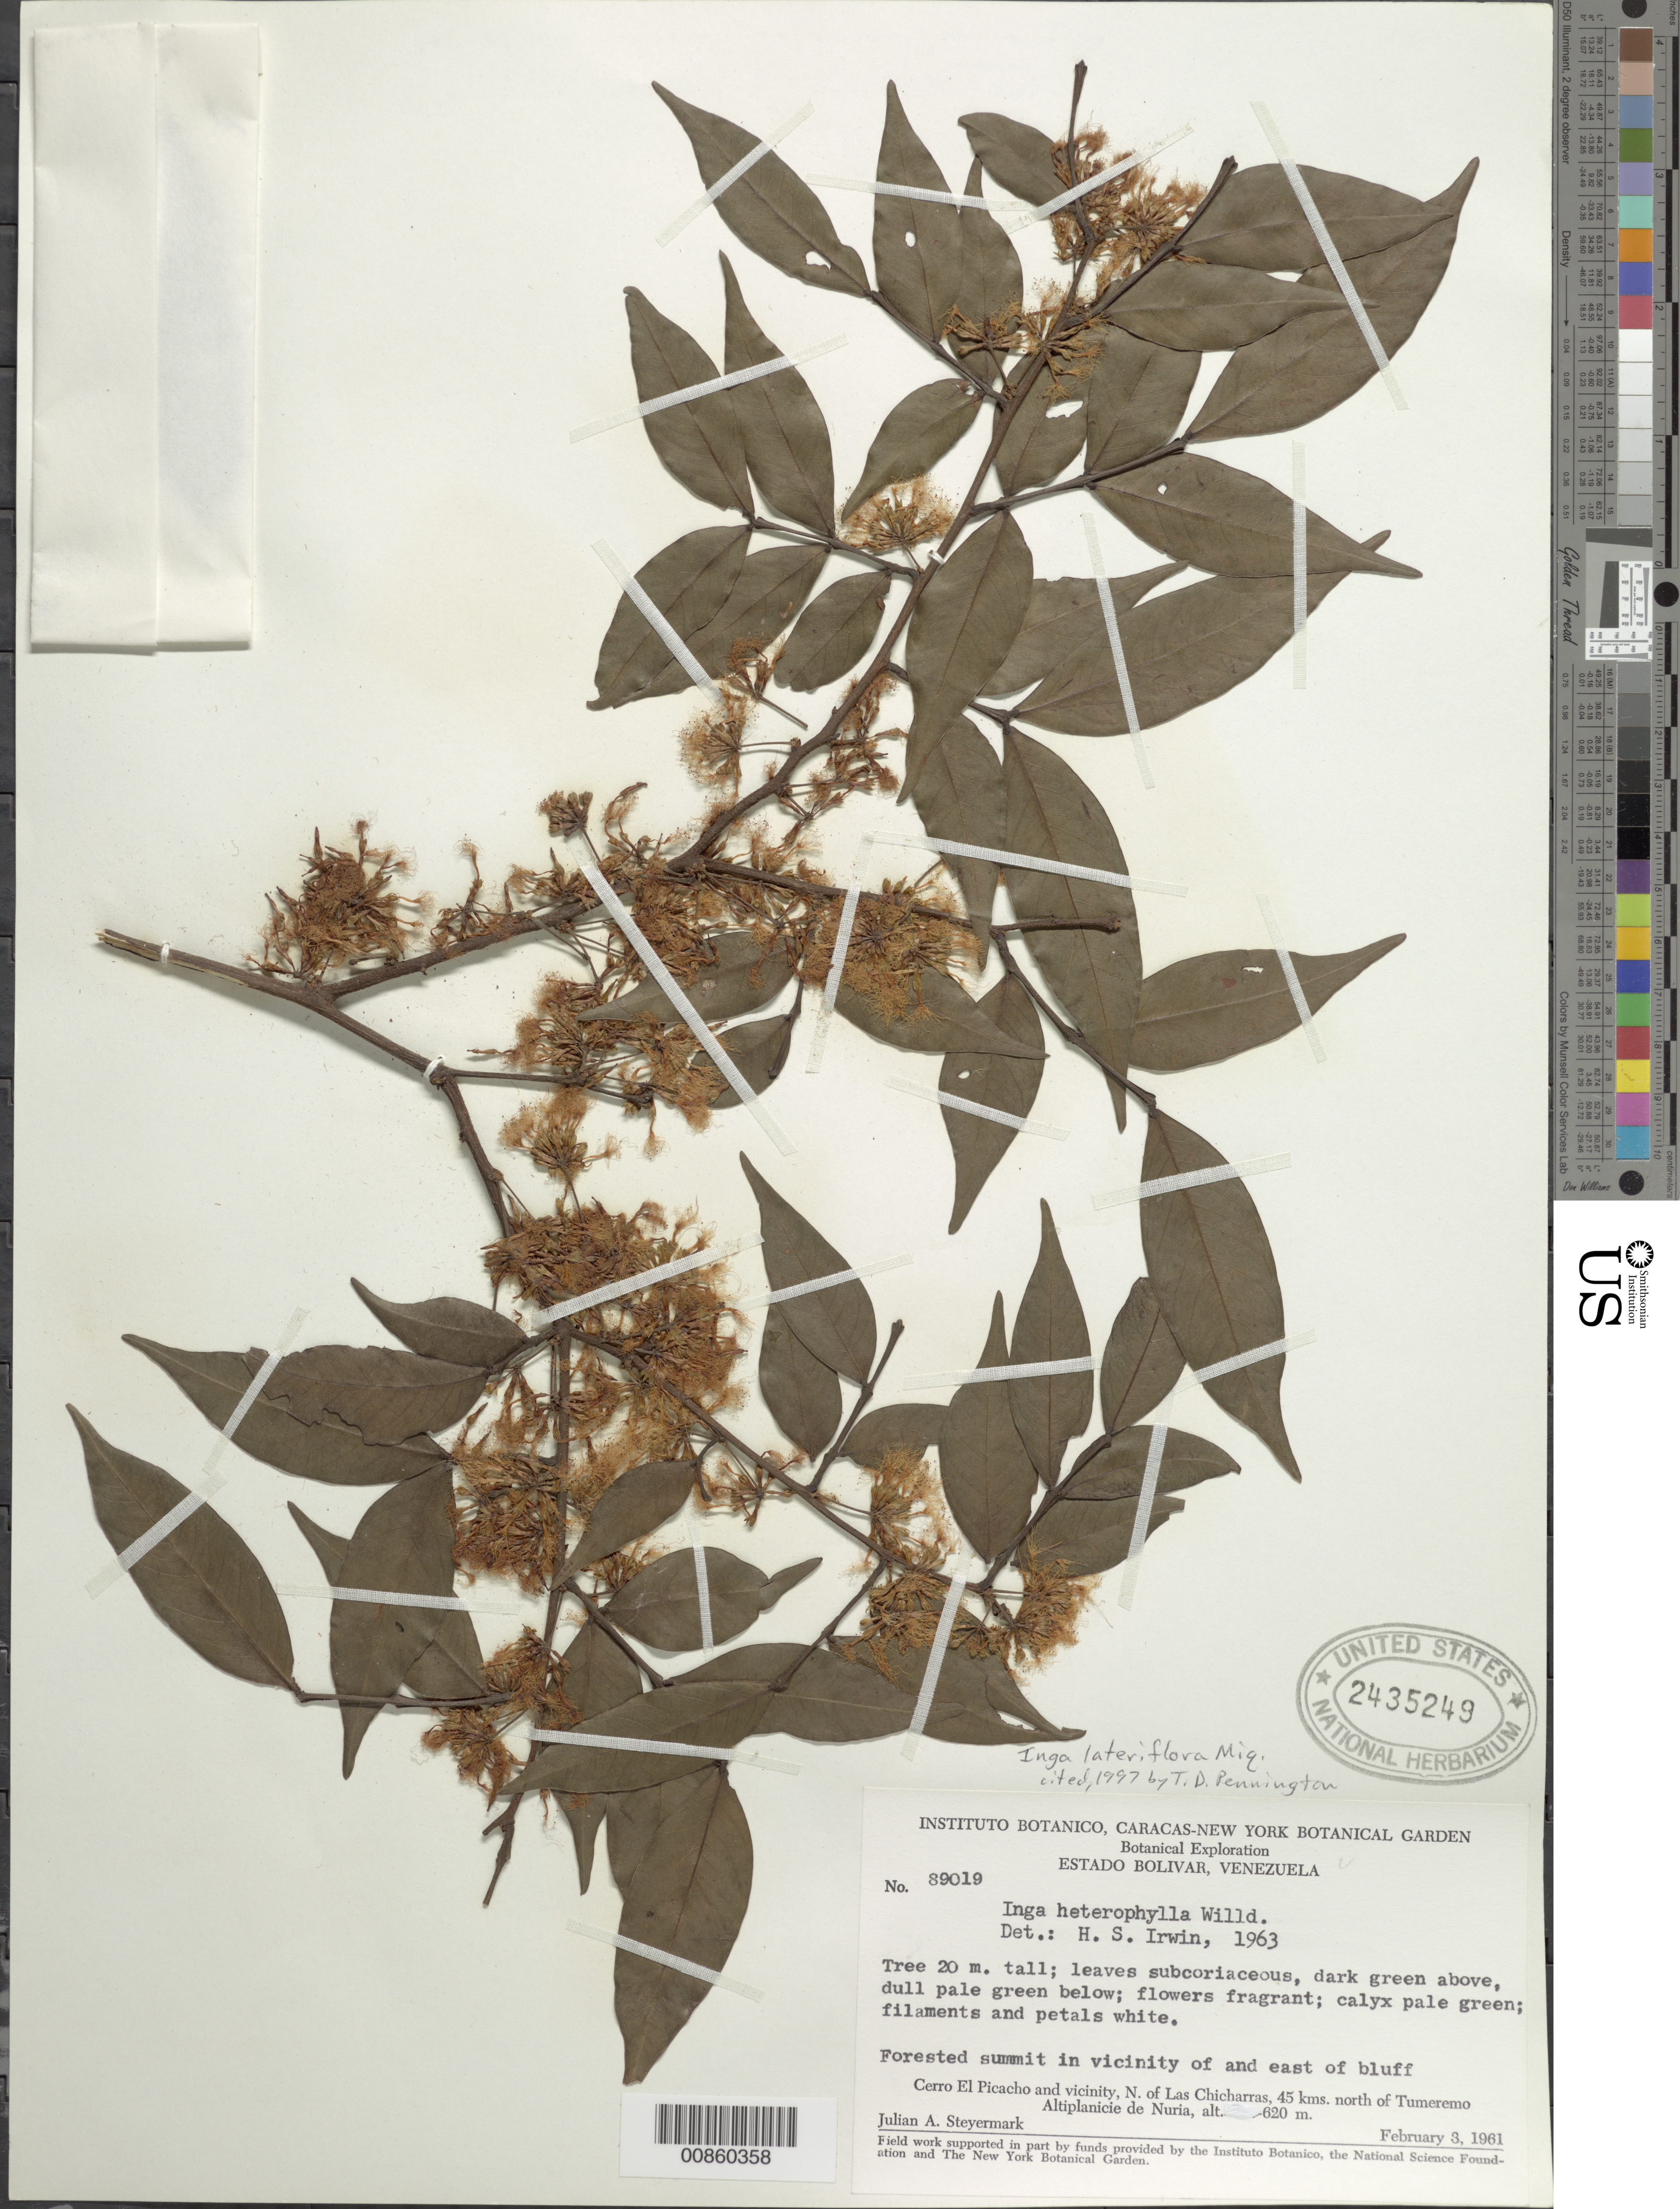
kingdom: Plantae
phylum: Tracheophyta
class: Magnoliopsida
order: Fabales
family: Fabaceae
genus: Inga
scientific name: Inga lateriflora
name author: Miq.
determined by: Pennington, T. D., (K)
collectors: J. Steyermark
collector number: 89019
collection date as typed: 3-Feb-61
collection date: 1961-02-03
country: Venezuela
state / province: Bolívar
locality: Cerro El Picacho, N of Las Chicharras, 45 km N of Tumeremo, Altiplanicie de Nuria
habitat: Forested summit in vicinity of and east of bluff.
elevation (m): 620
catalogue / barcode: US 2435249